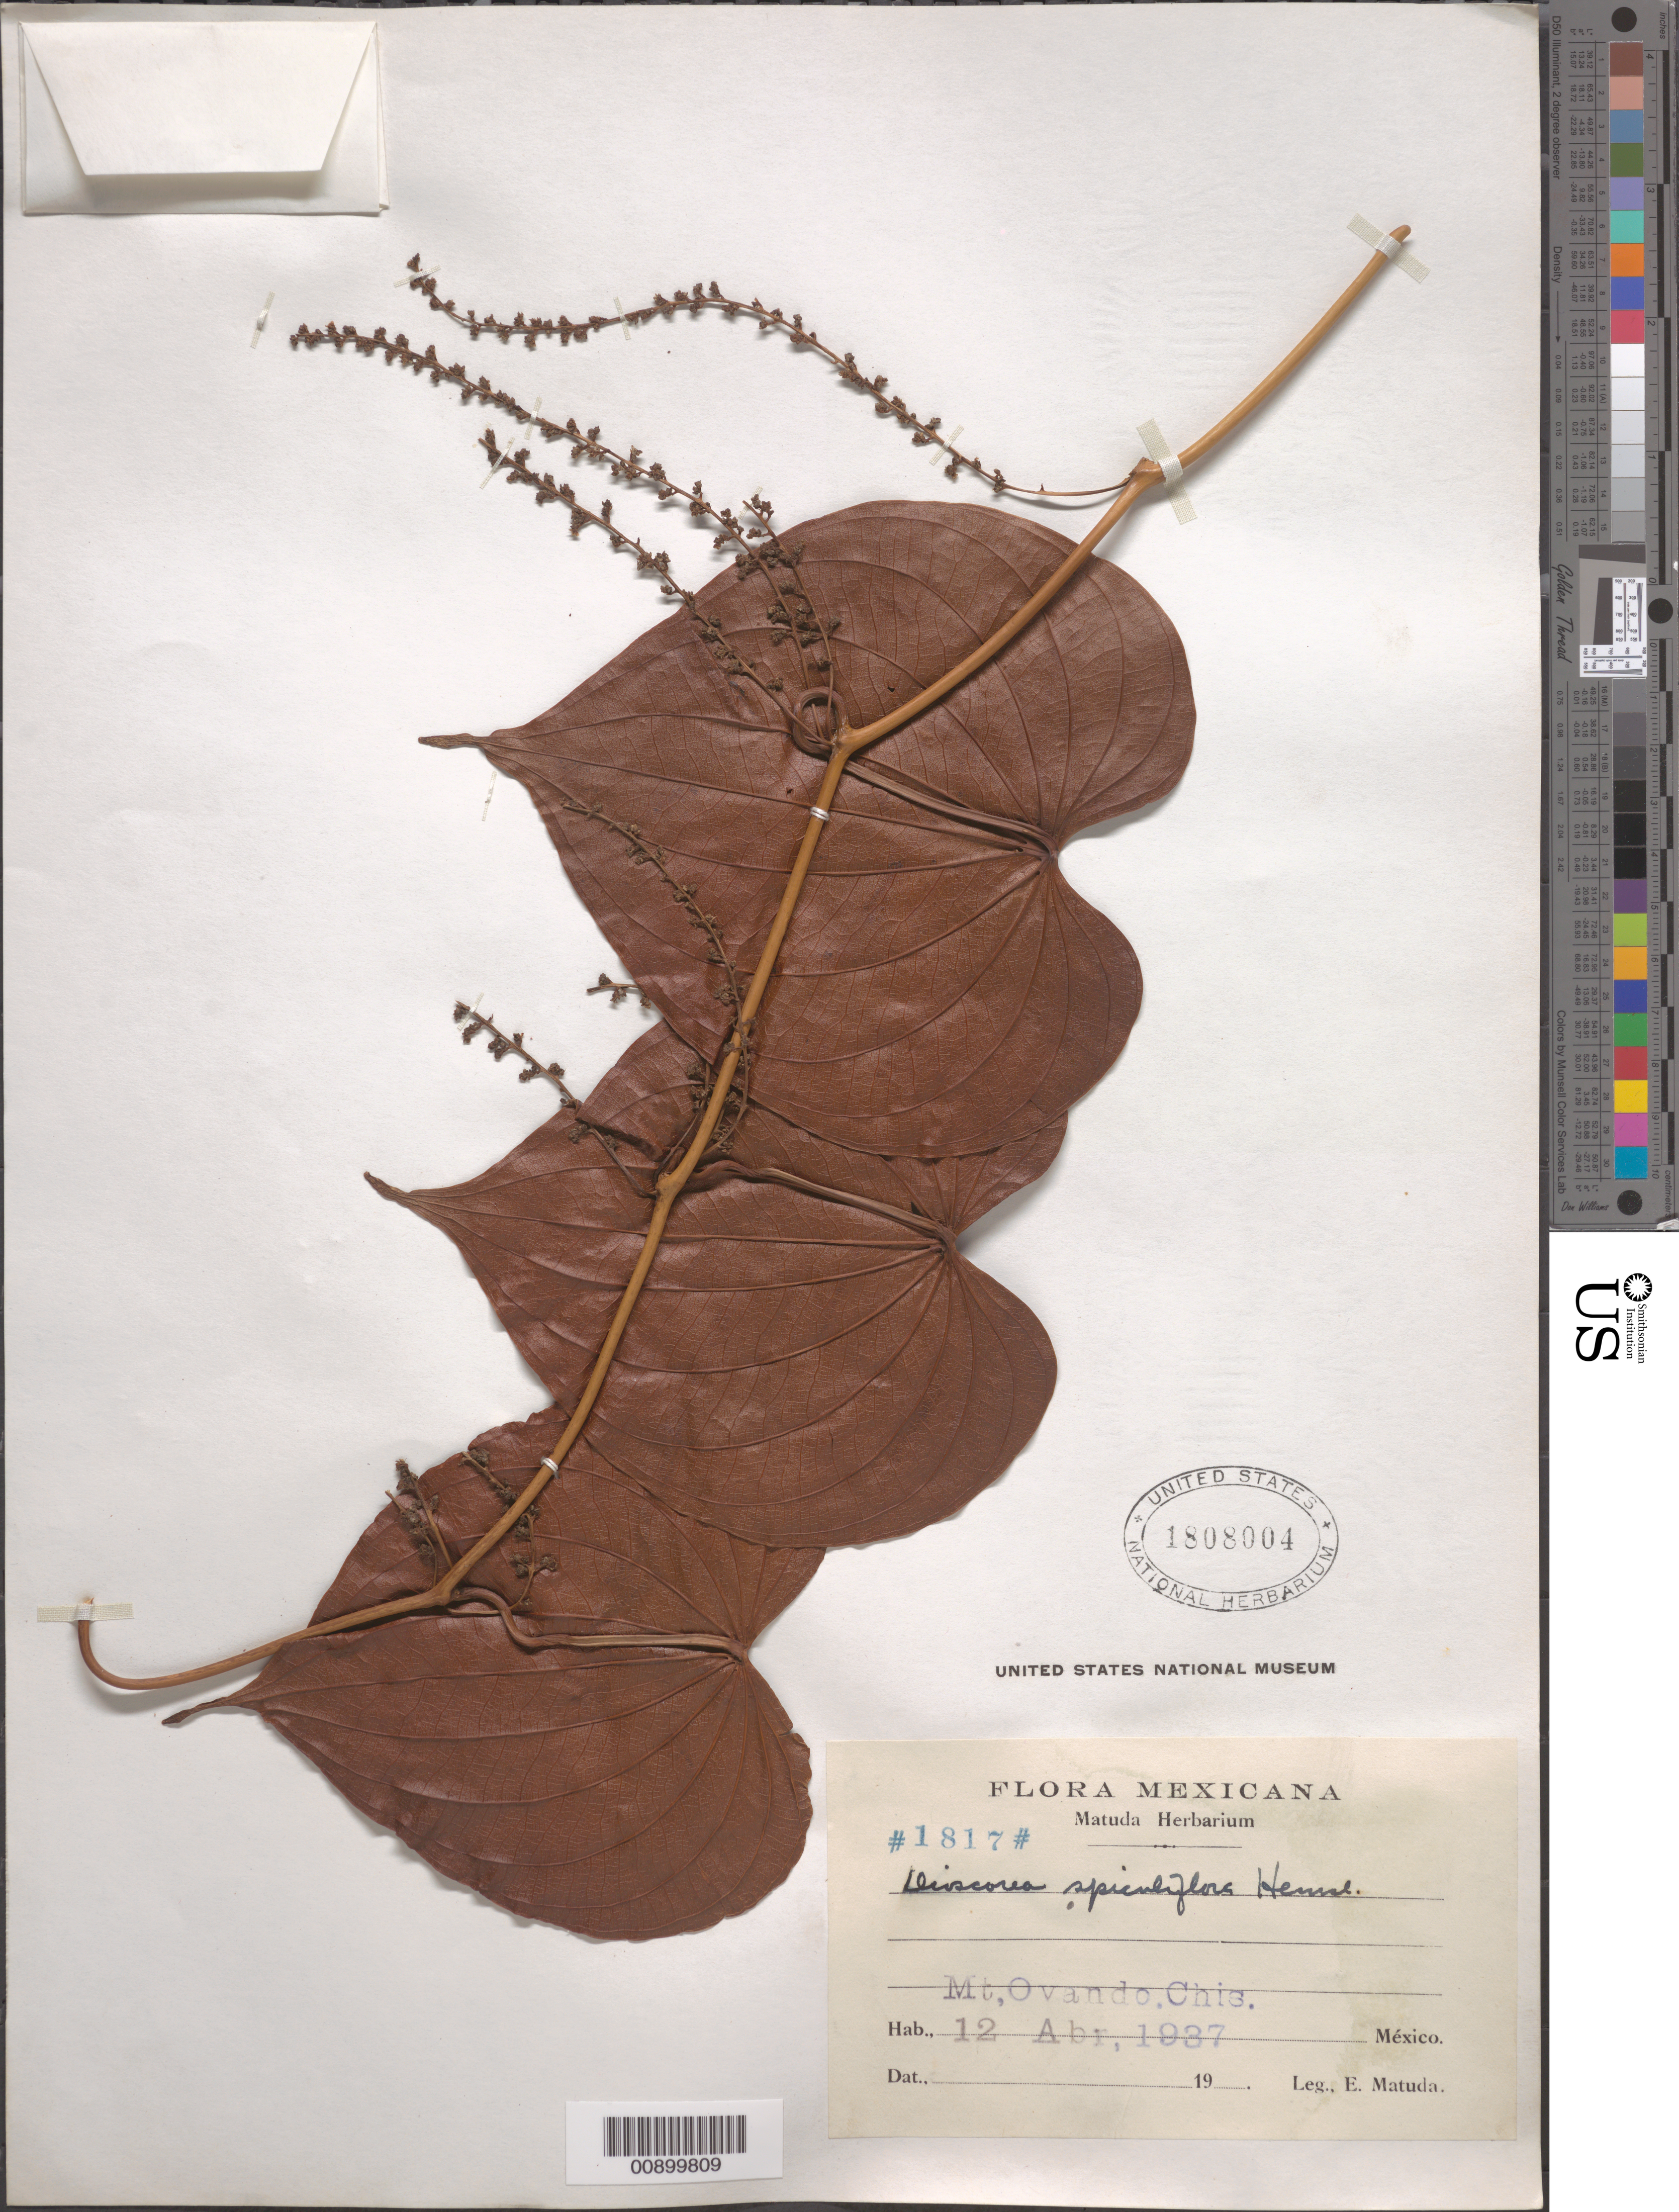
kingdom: Plantae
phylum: Tracheophyta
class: Liliopsida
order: Dioscoreales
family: Dioscoreaceae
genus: Dioscorea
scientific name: Dioscorea spiculiflora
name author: Hemsl.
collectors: E. Matuda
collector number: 1817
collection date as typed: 12 Apr 1937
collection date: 1937-04-12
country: Mexico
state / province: Chiapas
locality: Mt. Ovando, Chiapas.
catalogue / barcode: US 1808004